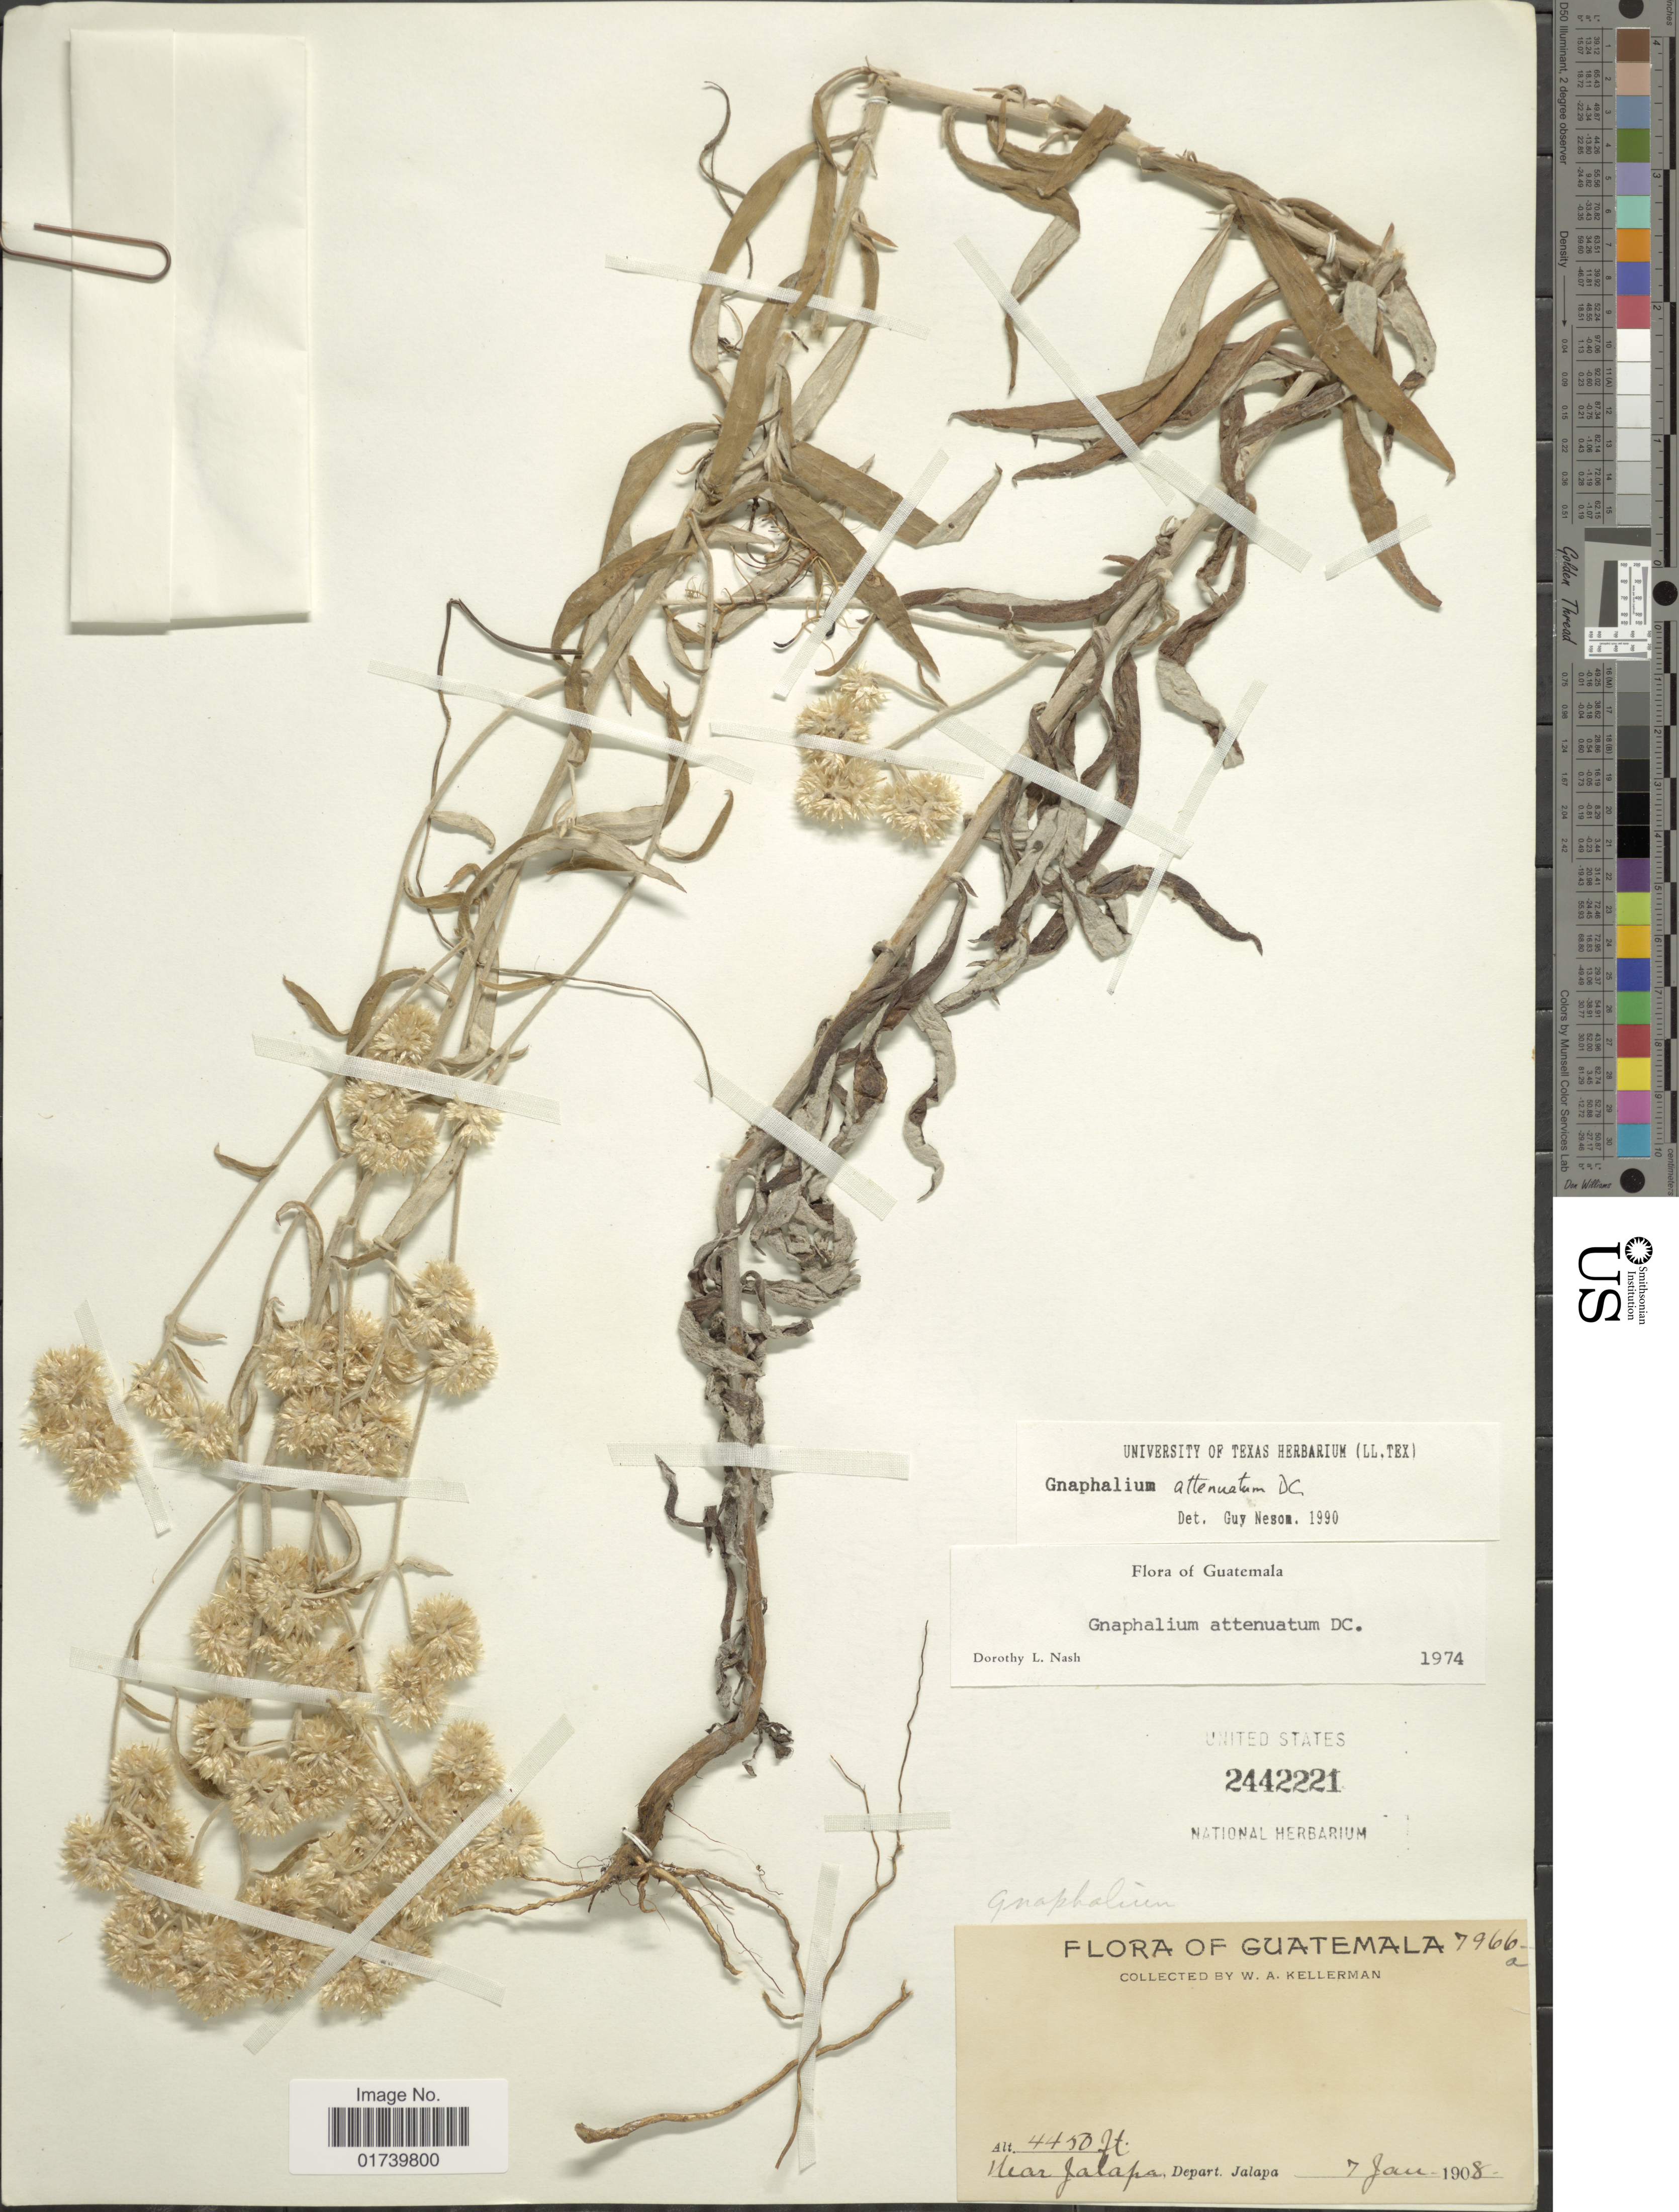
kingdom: Plantae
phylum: Tracheophyta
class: Magnoliopsida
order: Asterales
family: Asteraceae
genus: Pseudognaphalium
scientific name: Pseudognaphalium attenuatum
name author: (DC.) Anderb.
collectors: W. Kellerman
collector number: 7966a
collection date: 1908-01-07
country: Guatemala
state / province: Jalapa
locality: Near Jalapa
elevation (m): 1356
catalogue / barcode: US 2442221